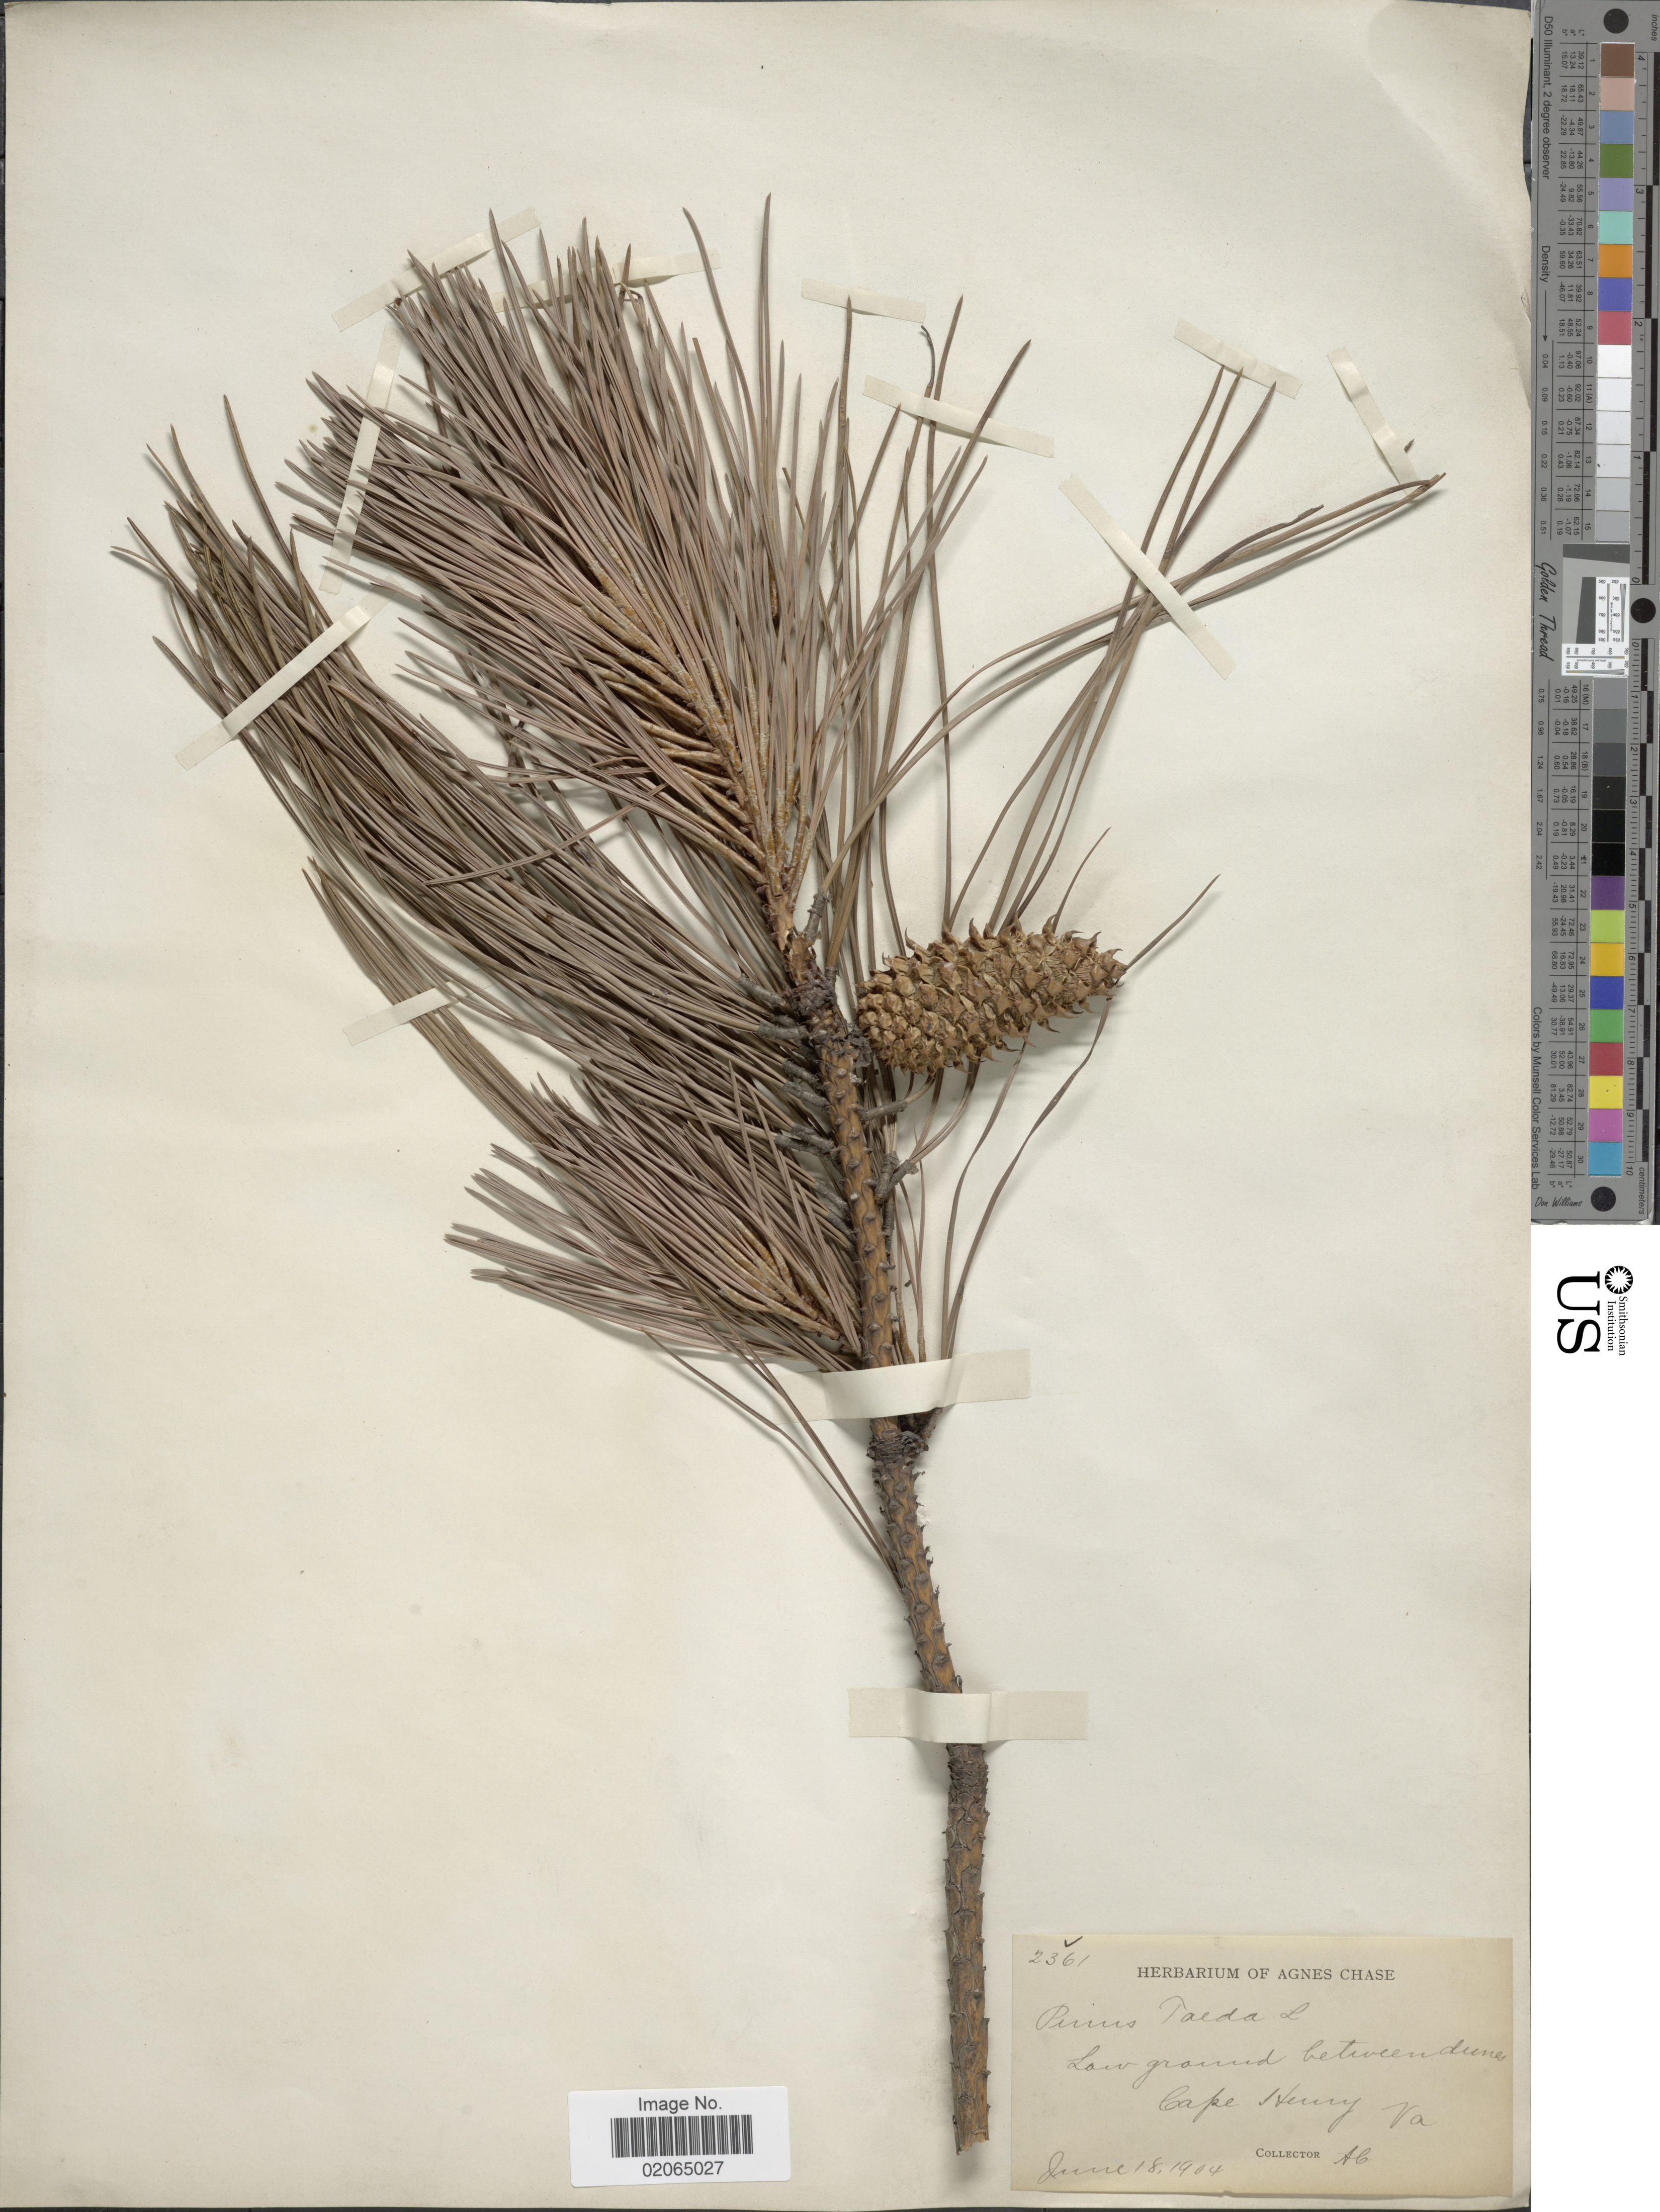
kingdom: Plantae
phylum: Tracheophyta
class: Pinopsida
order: Pinales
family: Pinaceae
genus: Pinus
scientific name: Pinus taeda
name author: L.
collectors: A. Chase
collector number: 2361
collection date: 1904-06-18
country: United States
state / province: Virginia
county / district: City of Virginia Beach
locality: Low ground between dunes Cape Henry